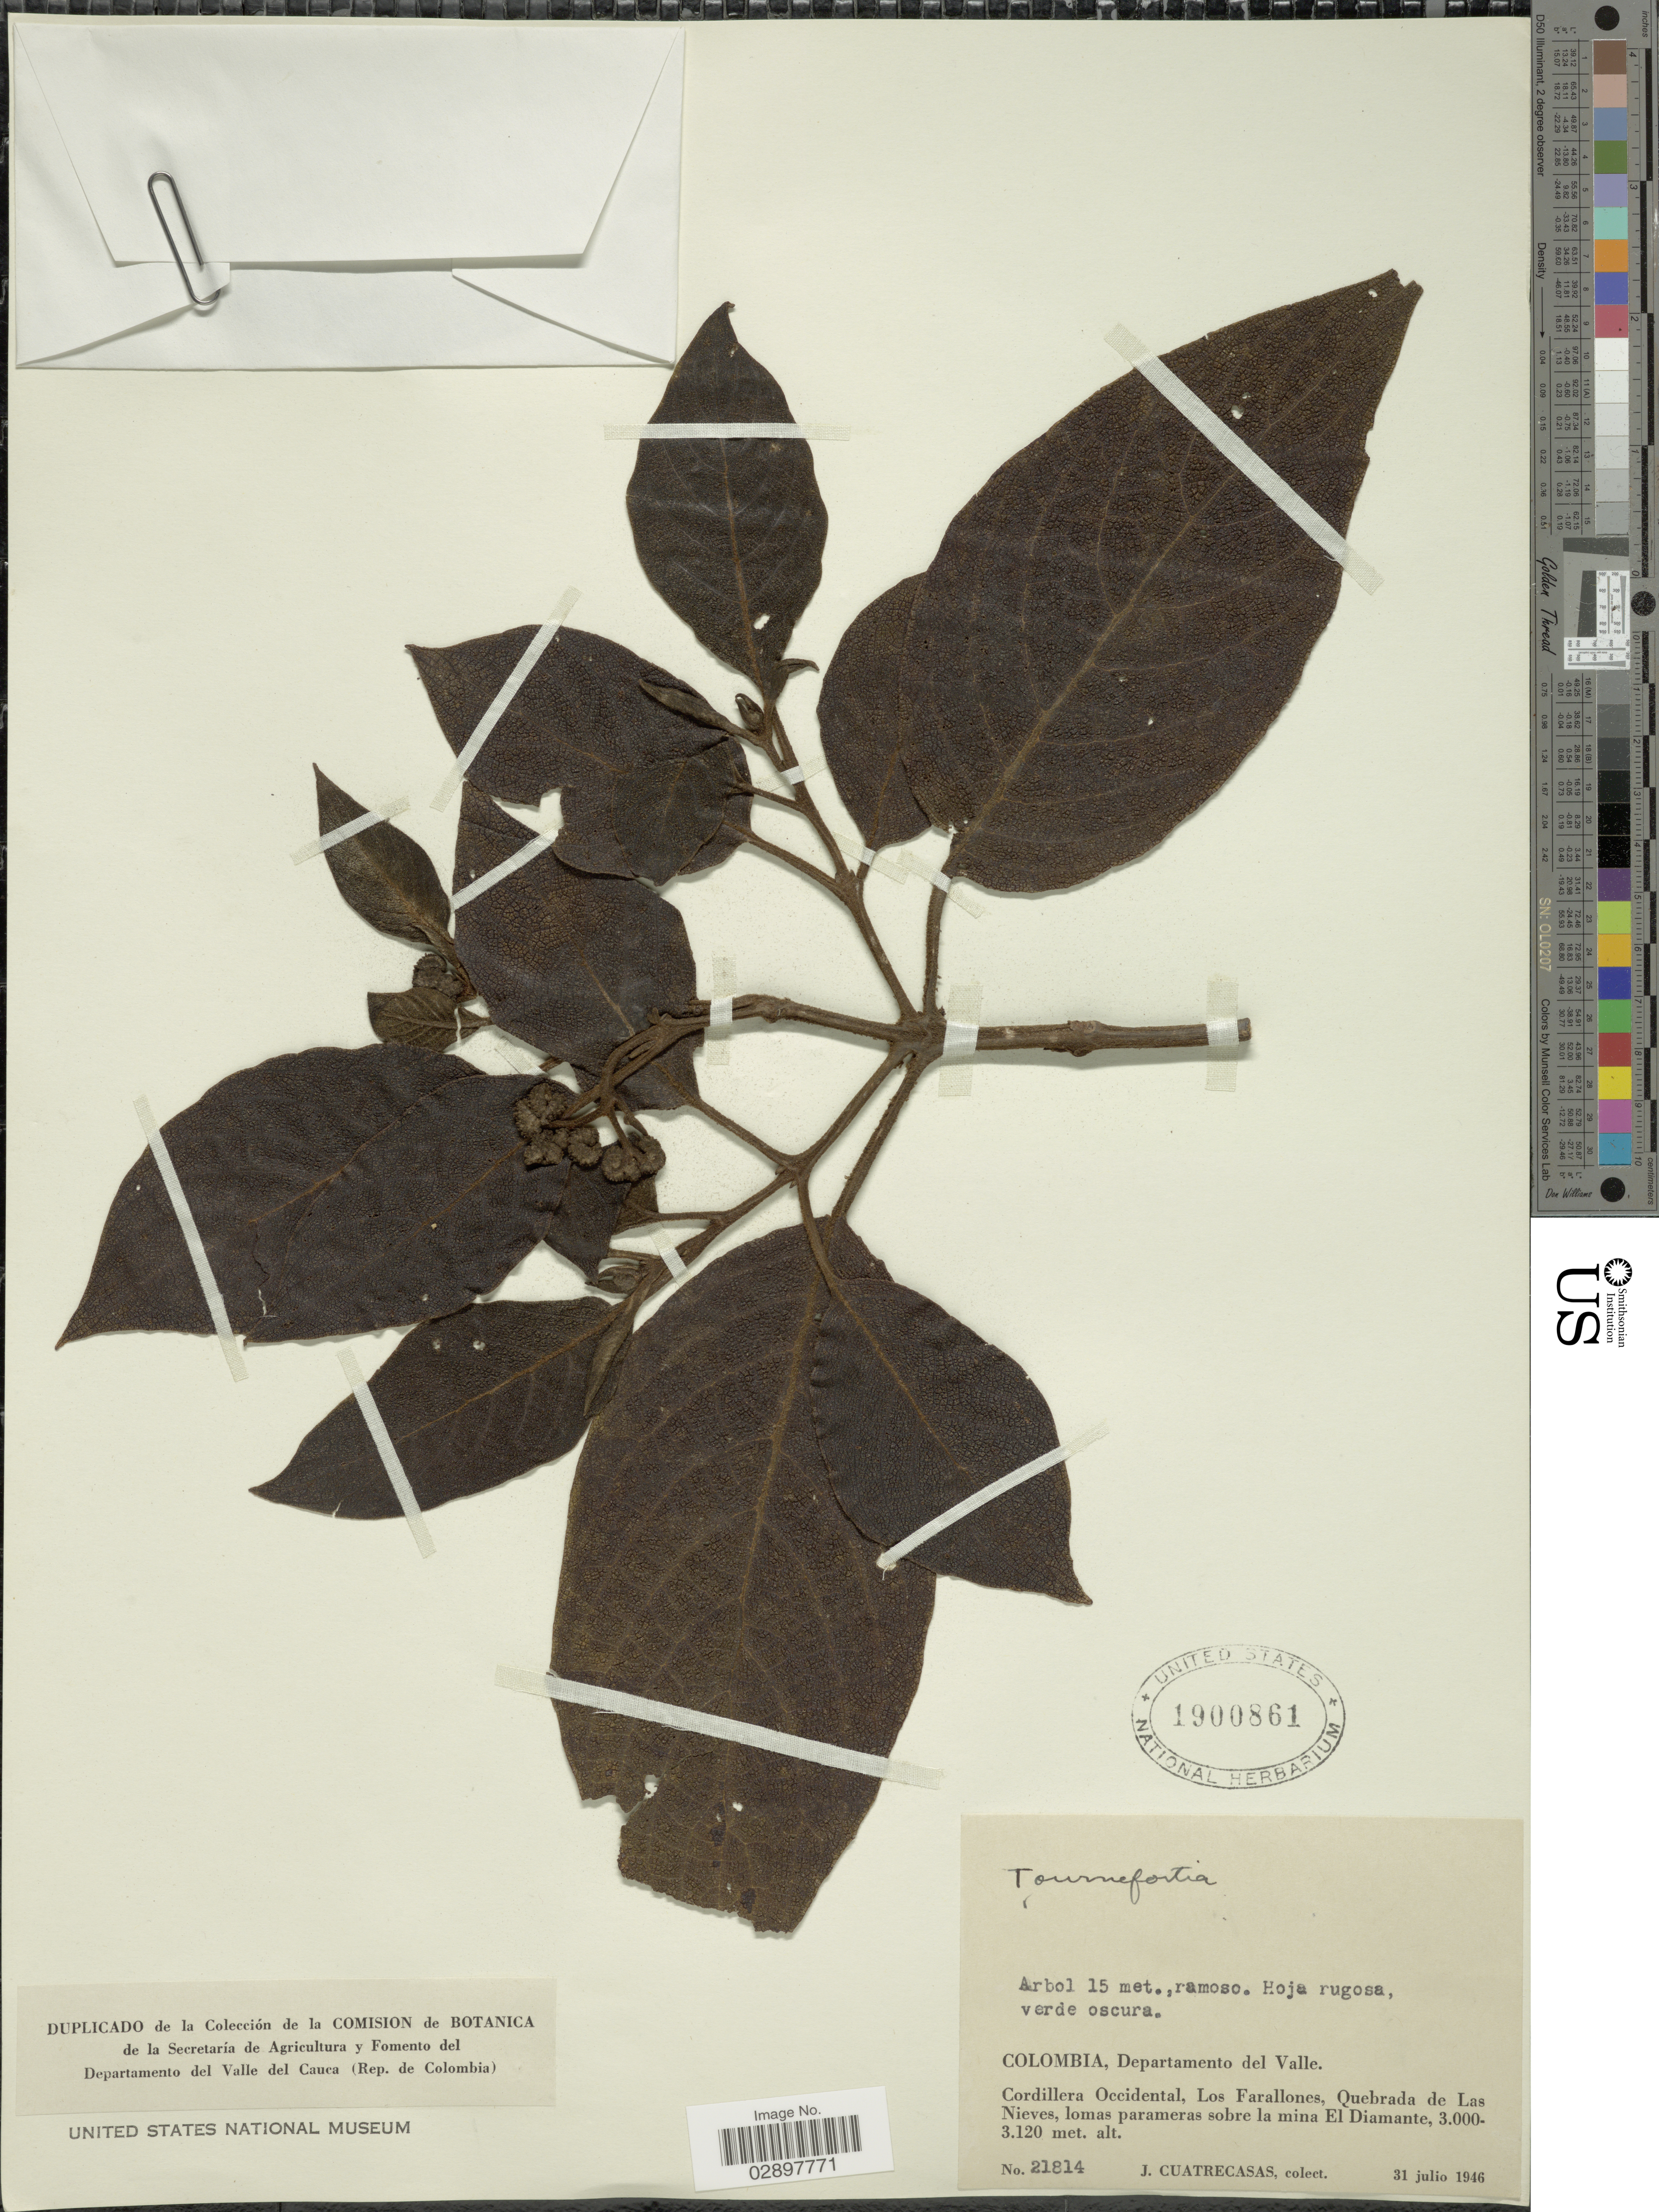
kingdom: Plantae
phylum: Tracheophyta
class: Magnoliopsida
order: Boraginales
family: Heliotropiaceae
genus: Tournefortia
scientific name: Tournefortia sp.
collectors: J. Cuatrecasas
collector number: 21814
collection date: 1946-07-31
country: Colombia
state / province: Valle del Cauca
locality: Departamento del Valle. Cordillera Occidental, Los Farallones, Quebrada de Las Nieves, lomas parameras sobre la mina El Diamante.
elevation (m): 3000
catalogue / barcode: US 1900861